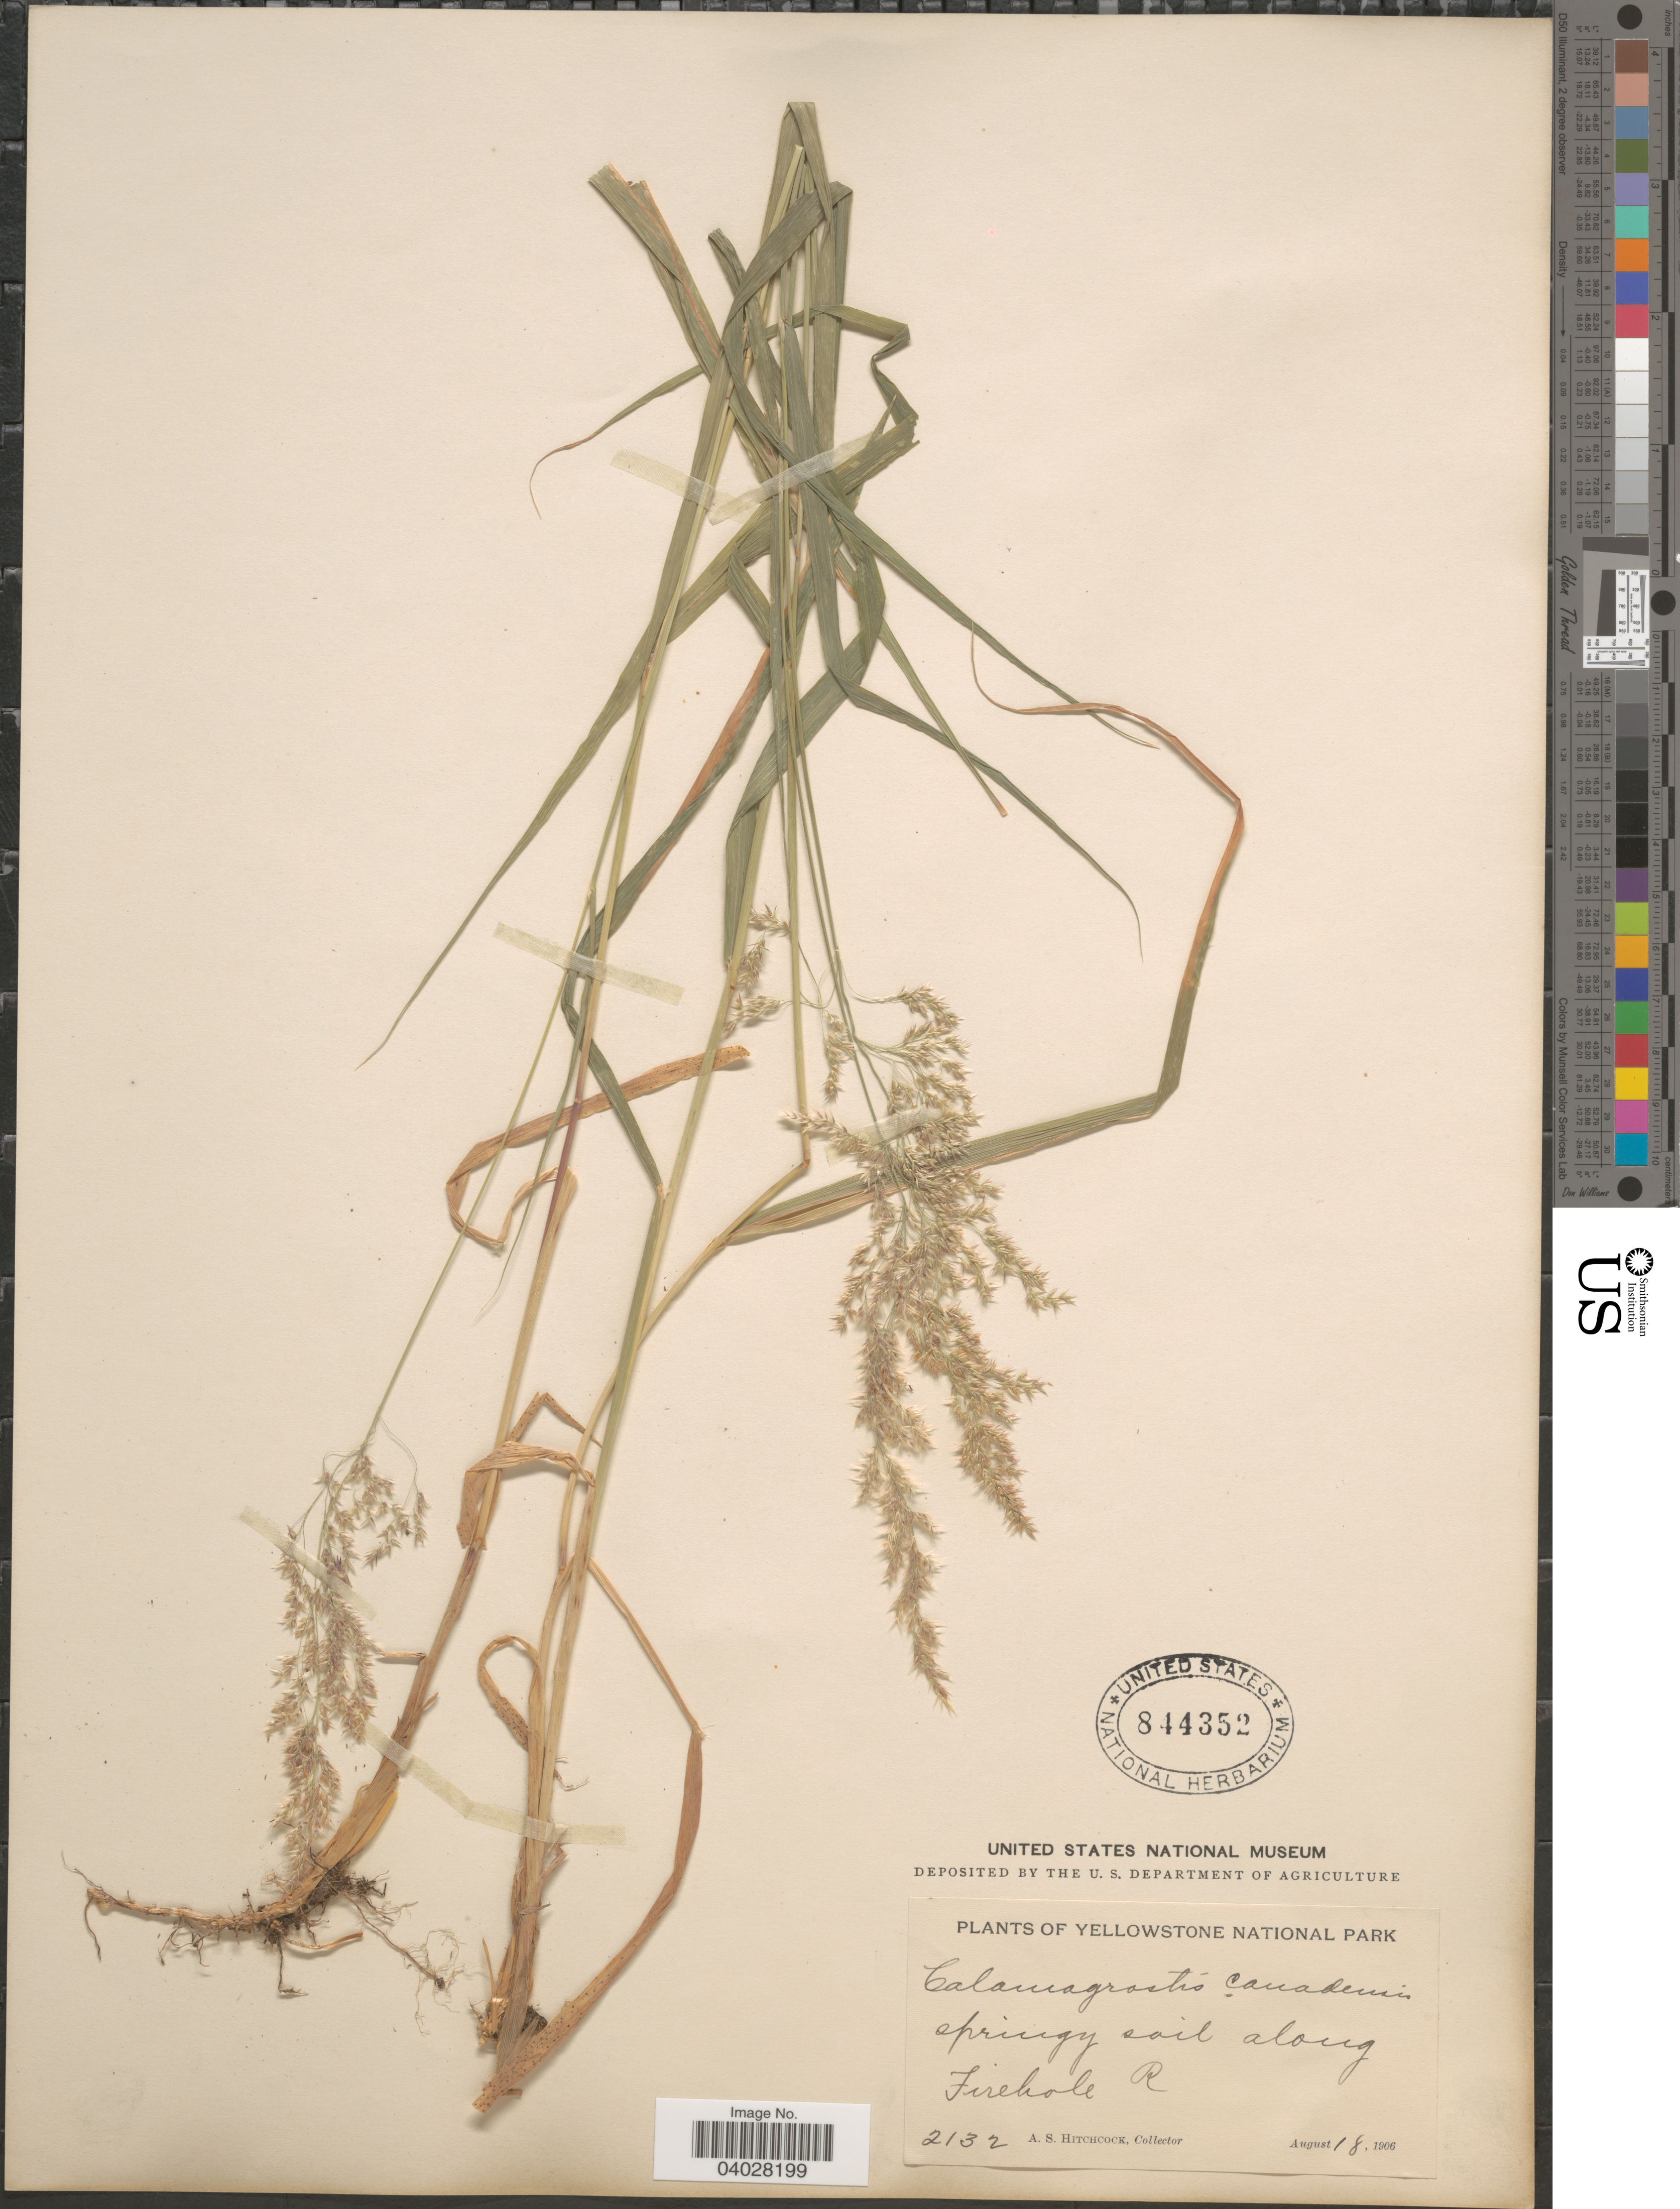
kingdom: Plantae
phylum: Tracheophyta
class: Liliopsida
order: Poales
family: Poaceae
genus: Calamagrostis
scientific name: Calamagrostis canadensis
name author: (Michx.) P. Beauv.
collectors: A. S. Hitchcock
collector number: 2132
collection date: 1906-08-18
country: United States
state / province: Wyoming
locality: Yelowstone National Park. Along Firehole R.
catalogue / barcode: US 844352